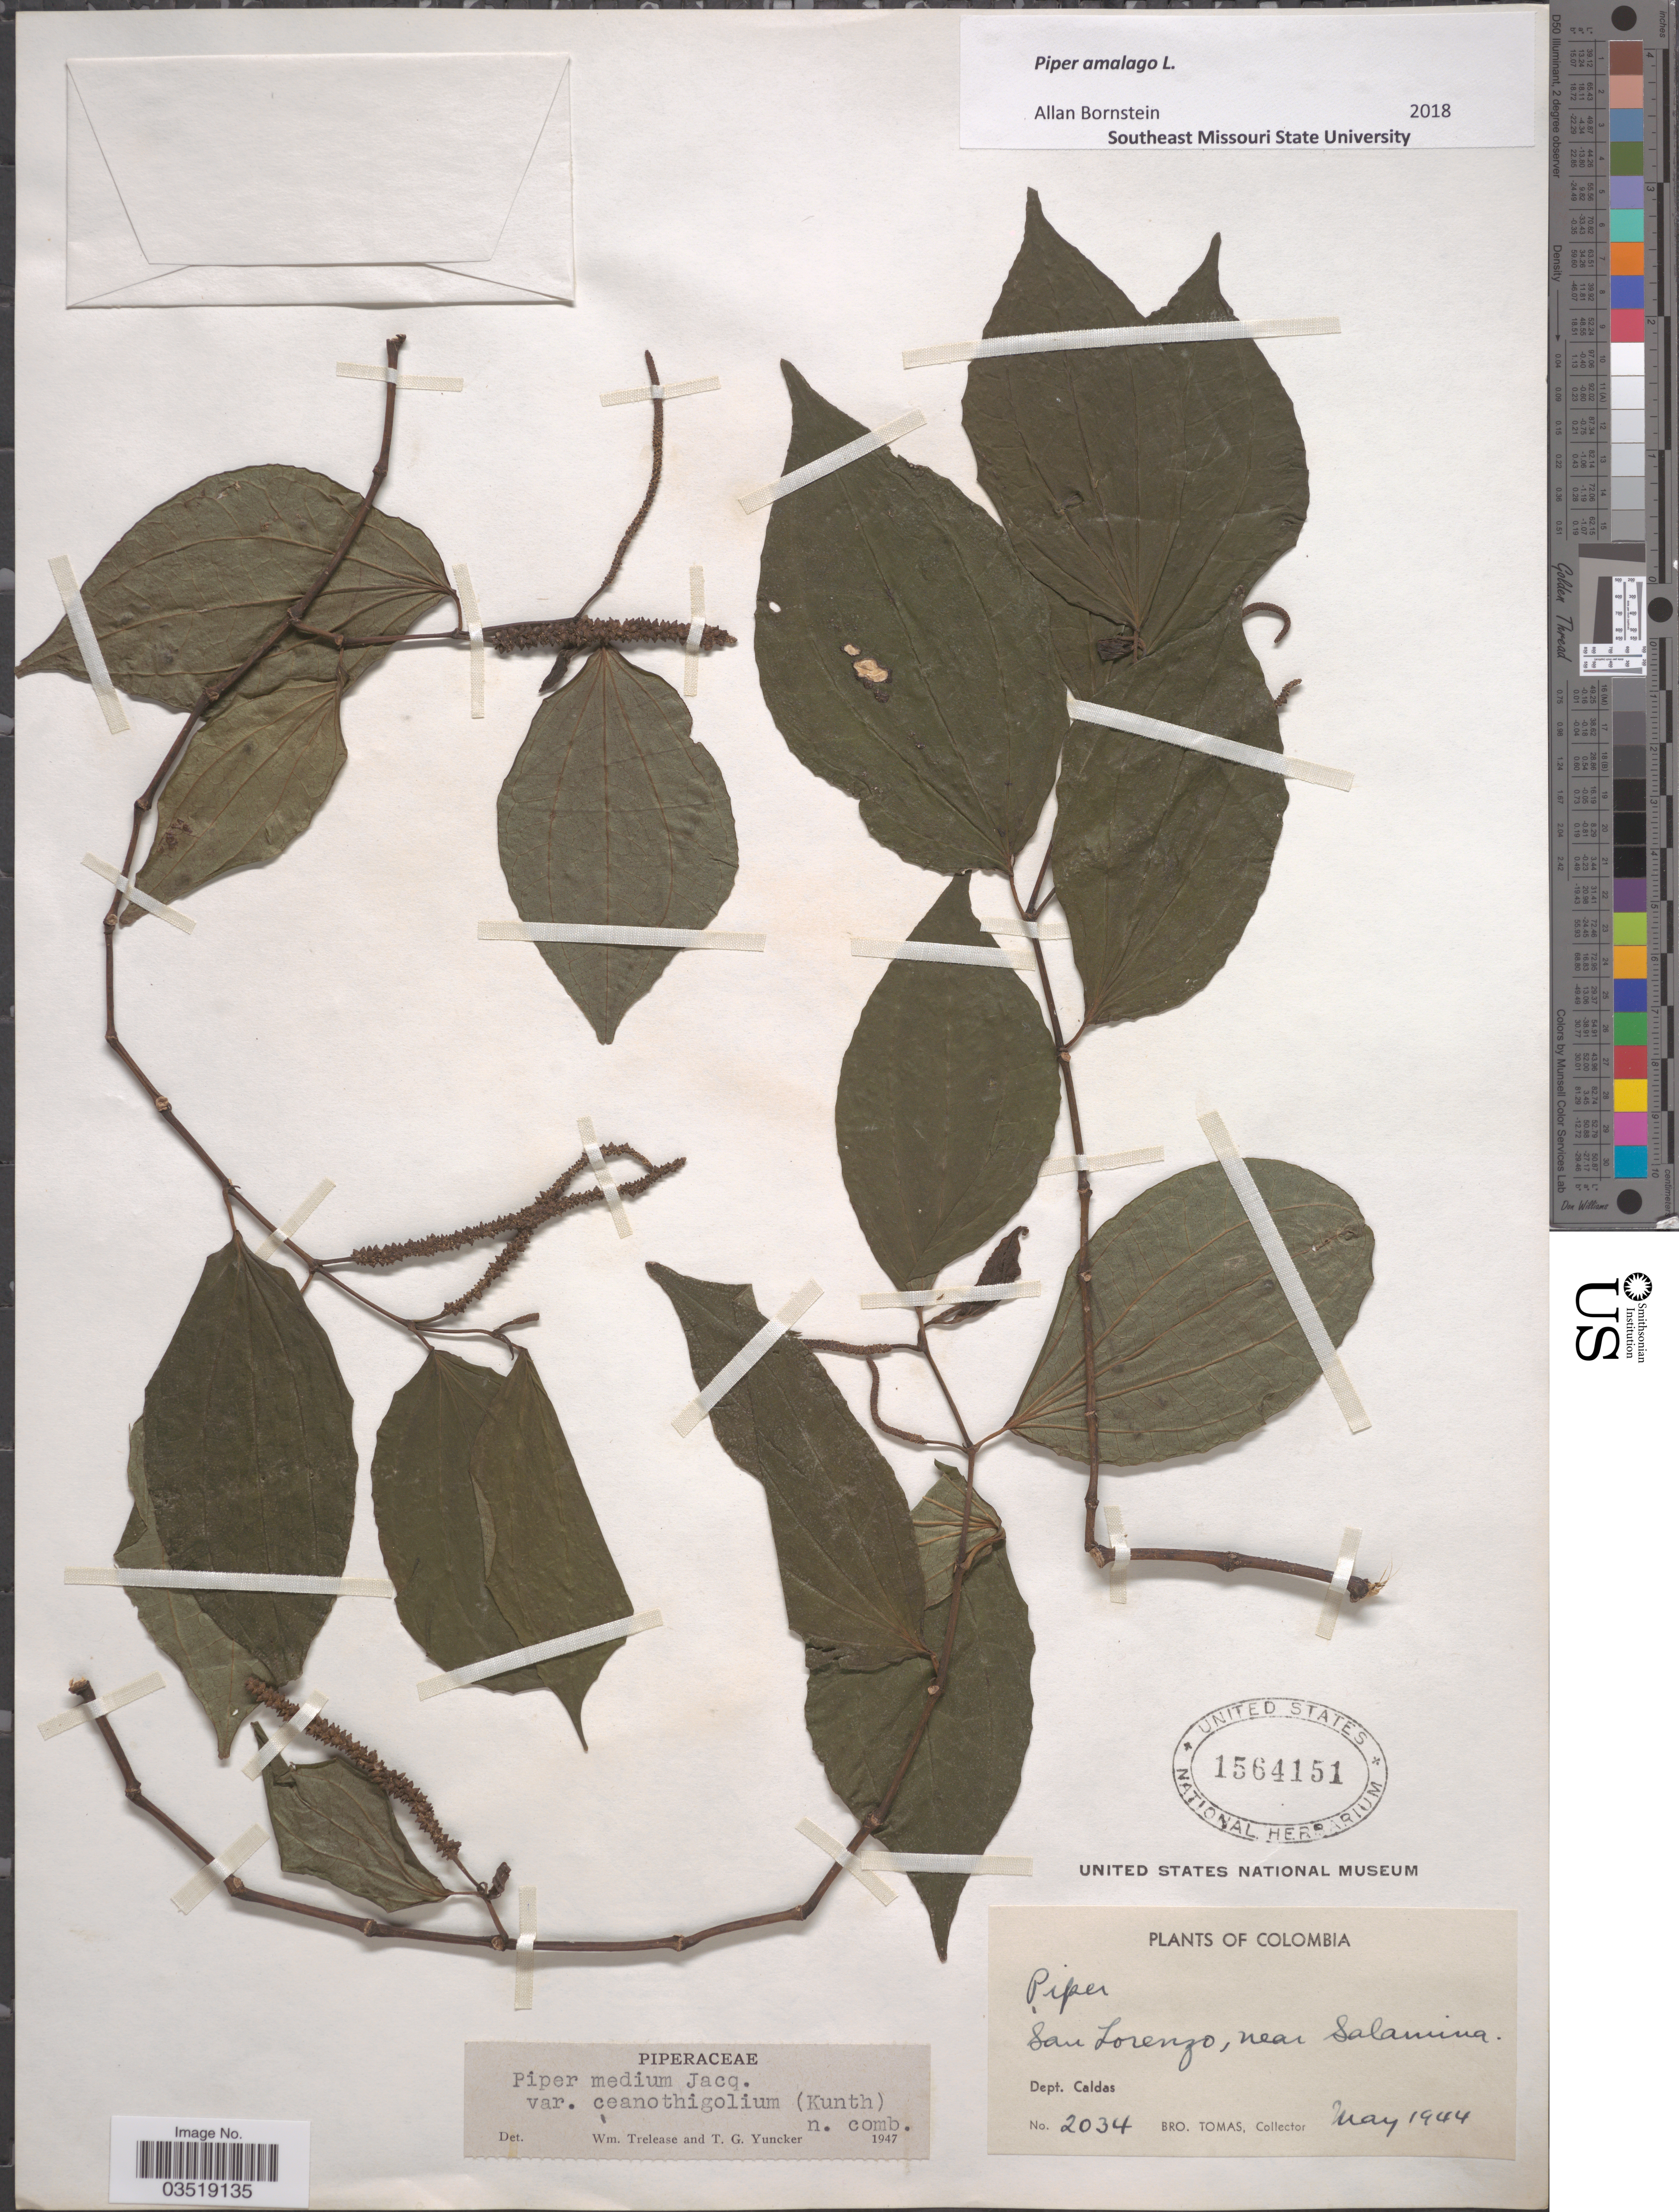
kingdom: Plantae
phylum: Tracheophyta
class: Magnoliopsida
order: Piperales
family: Piperaceae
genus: Piper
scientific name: Piper amalago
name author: L.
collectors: B. Tomas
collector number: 2034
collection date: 1944-05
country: Colombia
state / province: Caldas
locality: San Lorenzo, near Salamina. Dept. Caldas.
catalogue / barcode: US 1564151